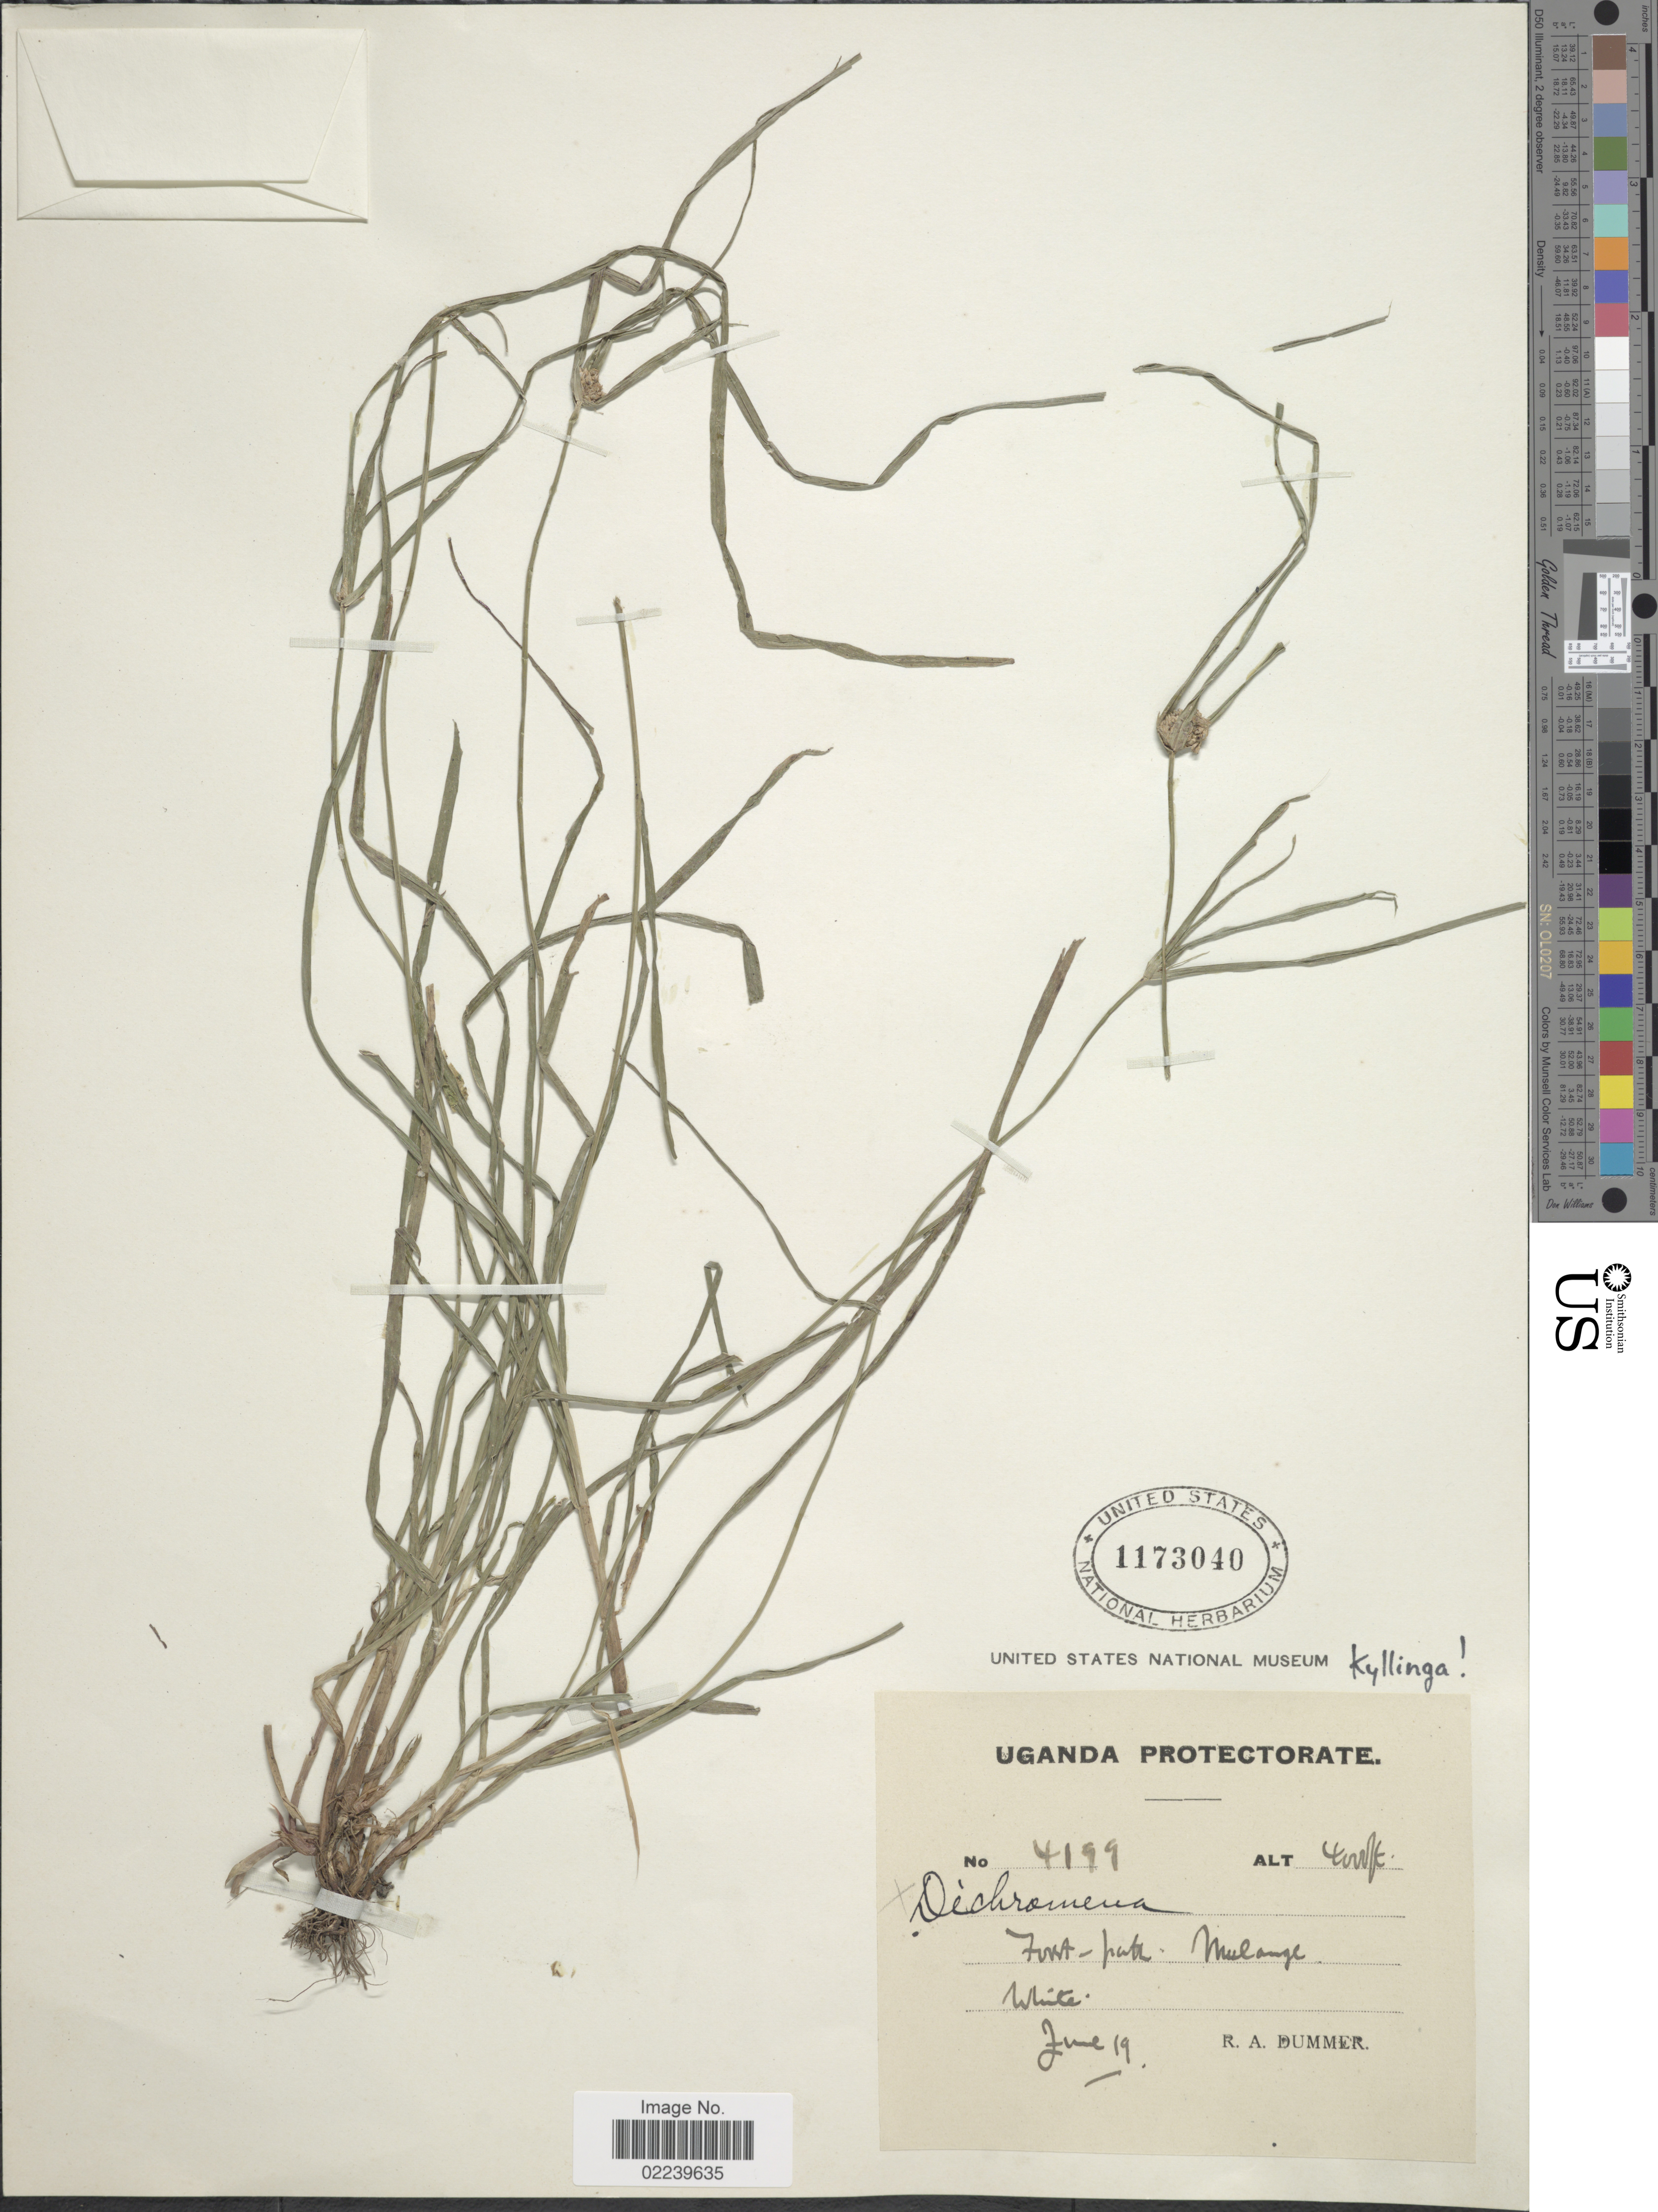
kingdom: Plantae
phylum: Tracheophyta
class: Liliopsida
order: Poales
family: Cyperaceae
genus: Cyperus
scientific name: Cyperus sp.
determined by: Strong, Mark T., (BOT), Smithsonian Institution - National Museum of Natural History (UNITED STATES)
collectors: R. A. Dümmer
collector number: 4199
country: Uganda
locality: Forest-park, Mulange,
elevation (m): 1219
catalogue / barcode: US 1173040